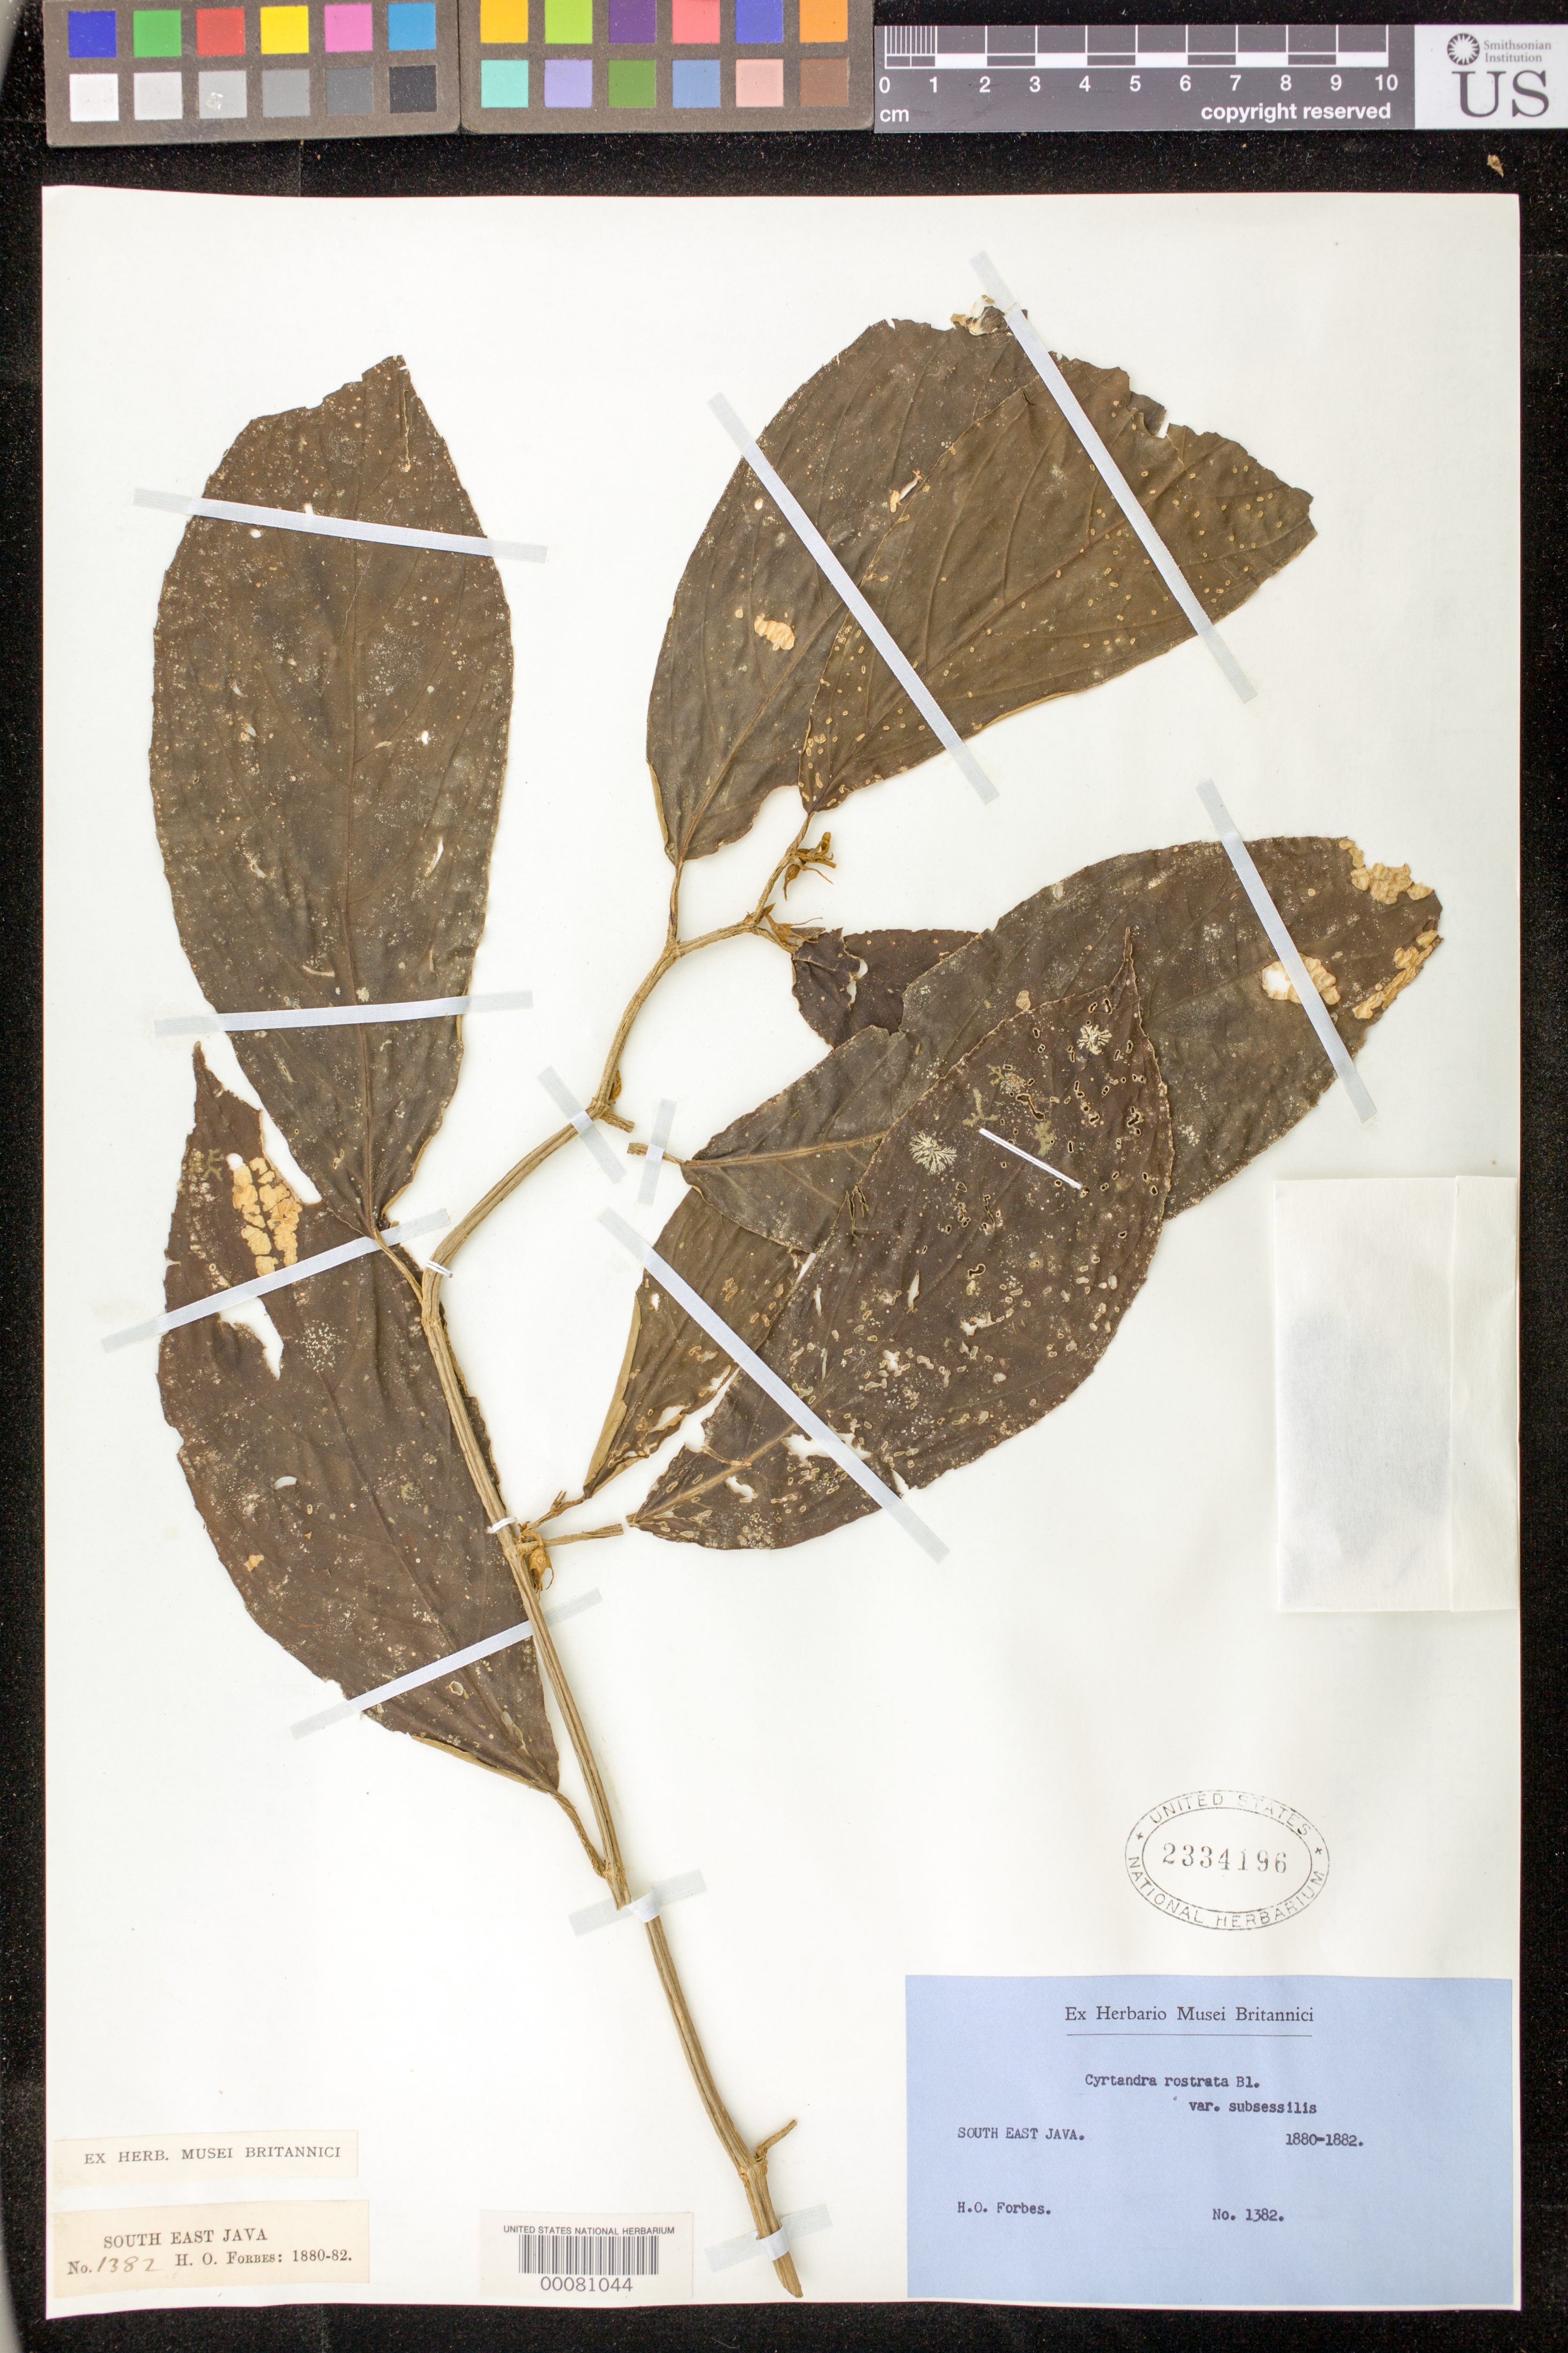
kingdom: Plantae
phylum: Tracheophyta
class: Magnoliopsida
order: Lamiales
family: Gesneriaceae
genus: Cyrtandra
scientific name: Cyrtandra rostrata var. subsessilis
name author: S. Moore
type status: Isotype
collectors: H. O. Forbes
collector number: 1382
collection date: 1880/1882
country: Indonesia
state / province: Java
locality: South East Java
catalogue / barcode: US 2334196